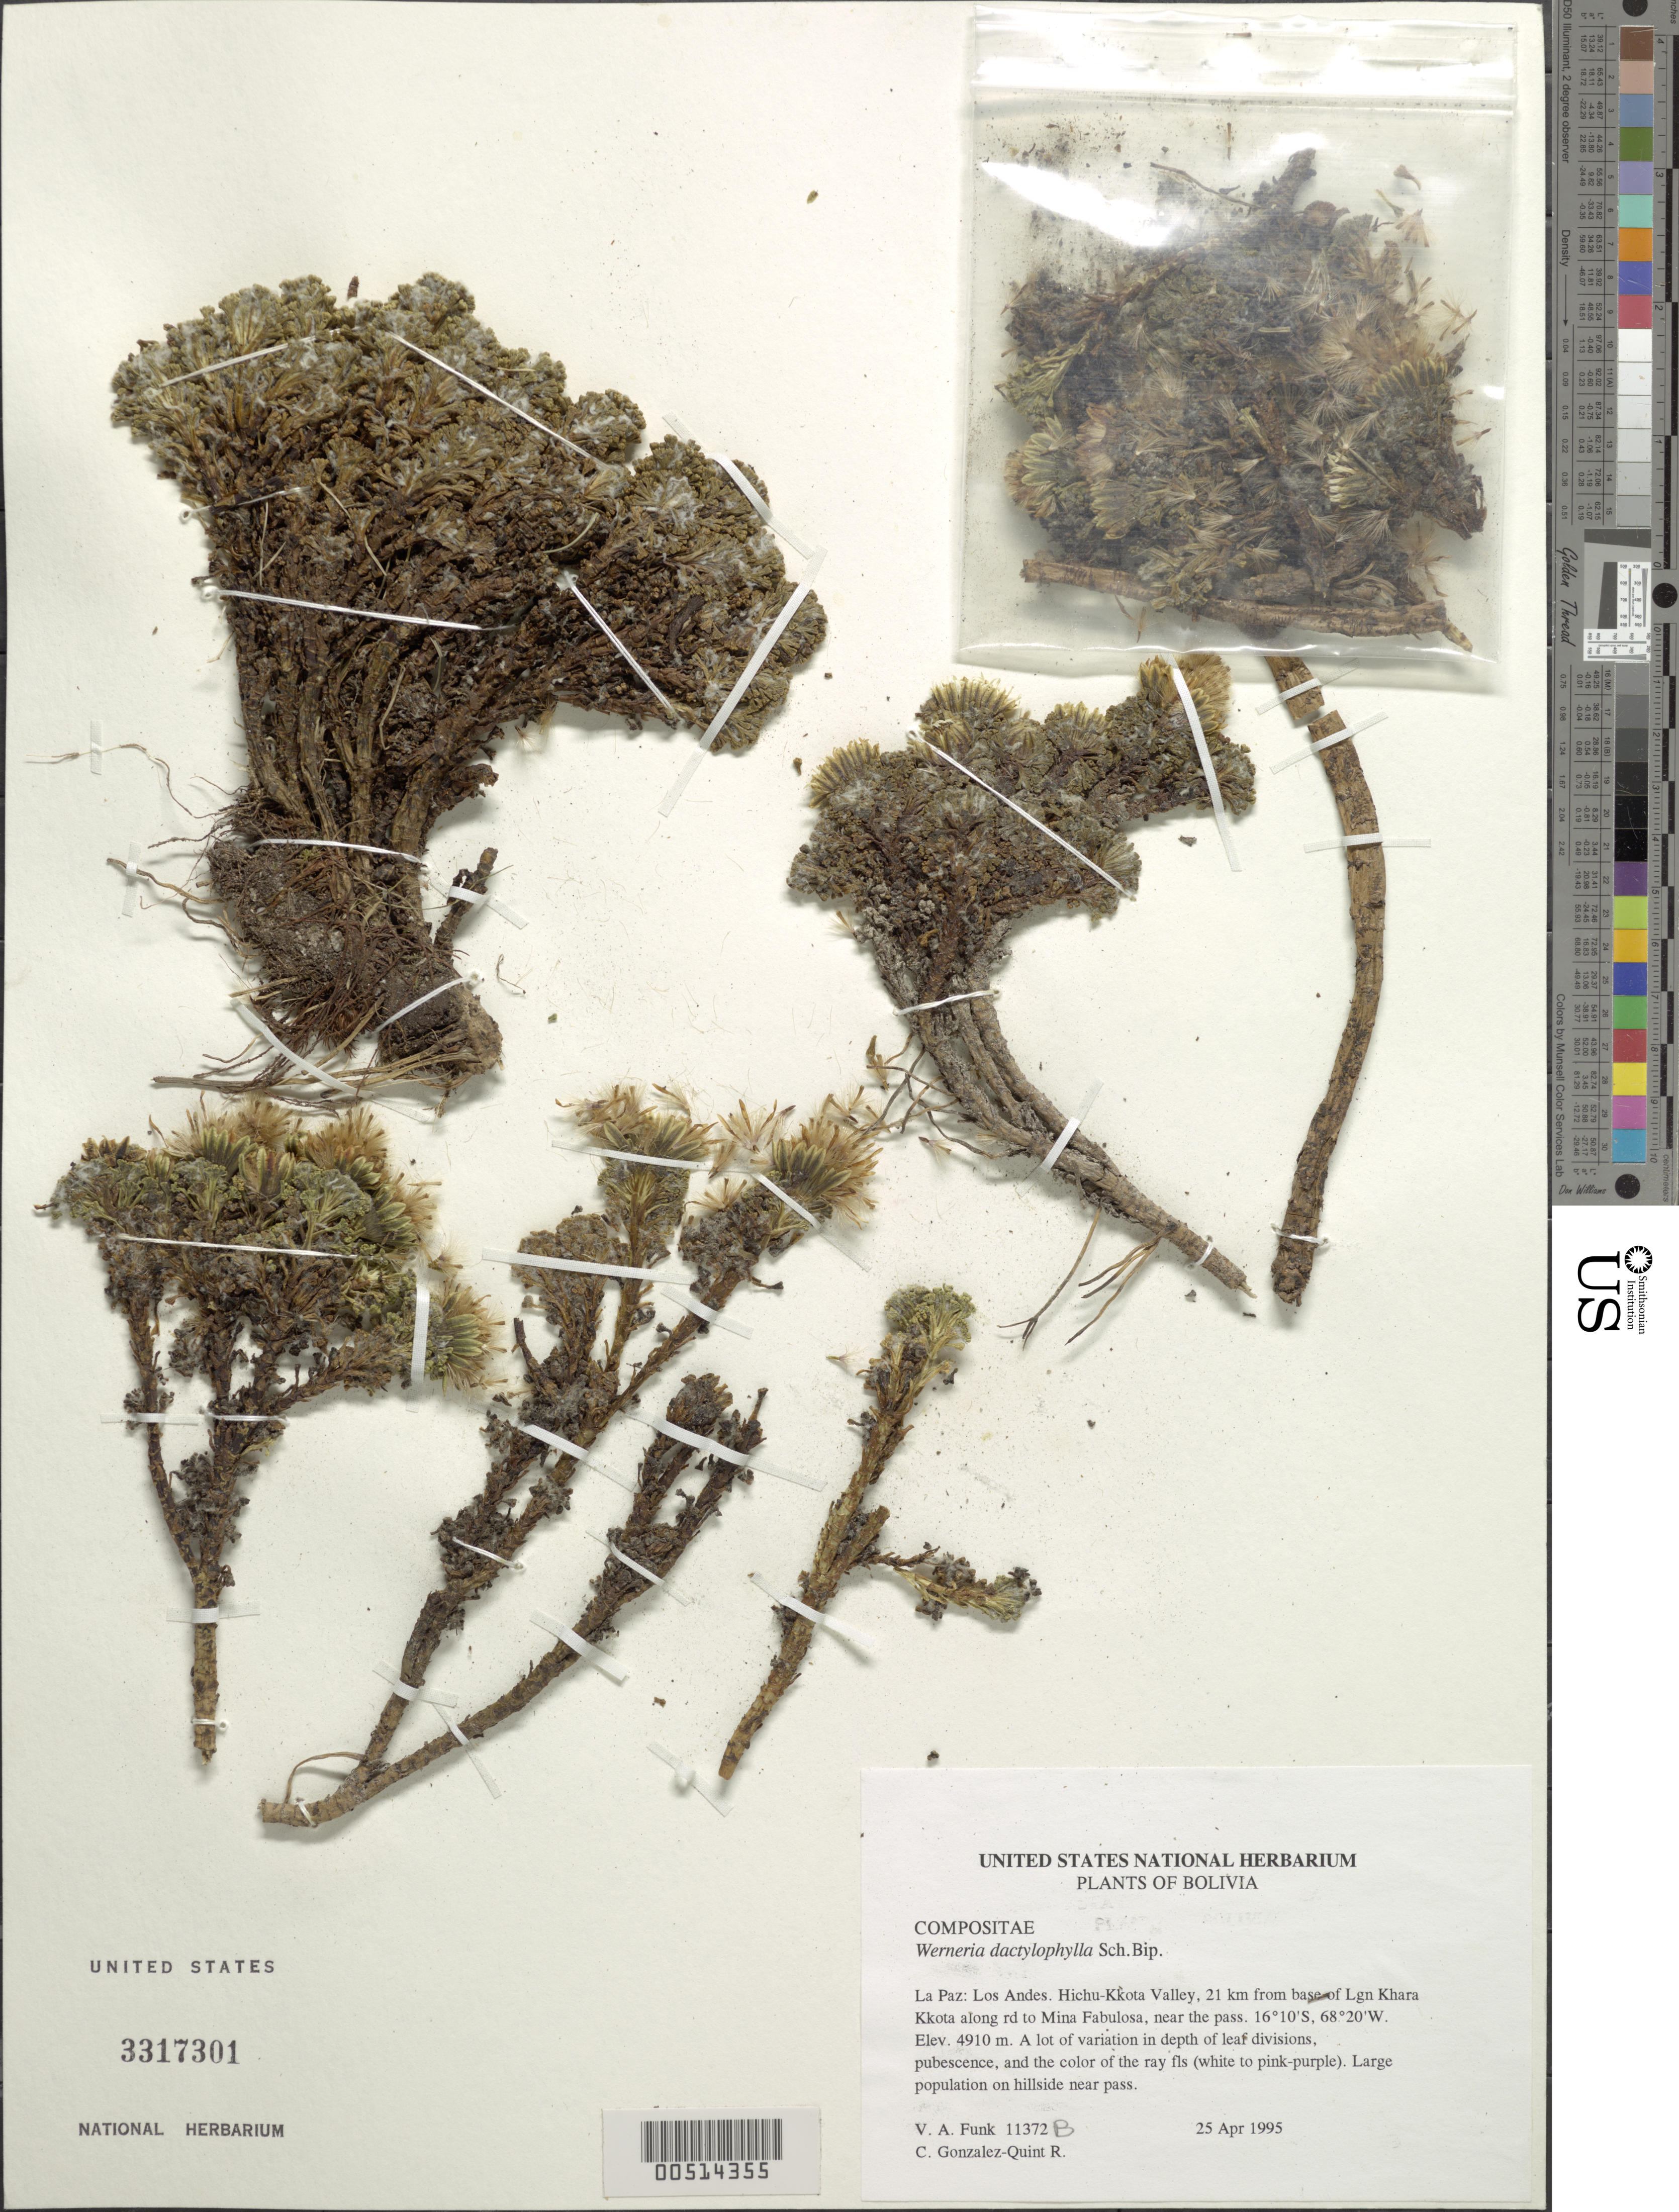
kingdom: Plantae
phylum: Tracheophyta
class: Magnoliopsida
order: Asterales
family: Asteraceae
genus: Xenophyllum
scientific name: Xenophyllum dactylophyllum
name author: (Sch. Bip.) V.A. Funk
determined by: Funk, Vicki A., (BOT), Smithsonian Institution - National Museum of Natural History (UNITED STATES)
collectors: V. Funk & C. González-Quint R.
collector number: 11372B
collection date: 1995-04-25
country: Bolivia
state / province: La Paz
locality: Los Andes, Hichu-Kkota Valley, 21 km from base of Lgn Khara Kkota along road to Mina Fabulosa, near the pass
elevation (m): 4910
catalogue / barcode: US 3317301